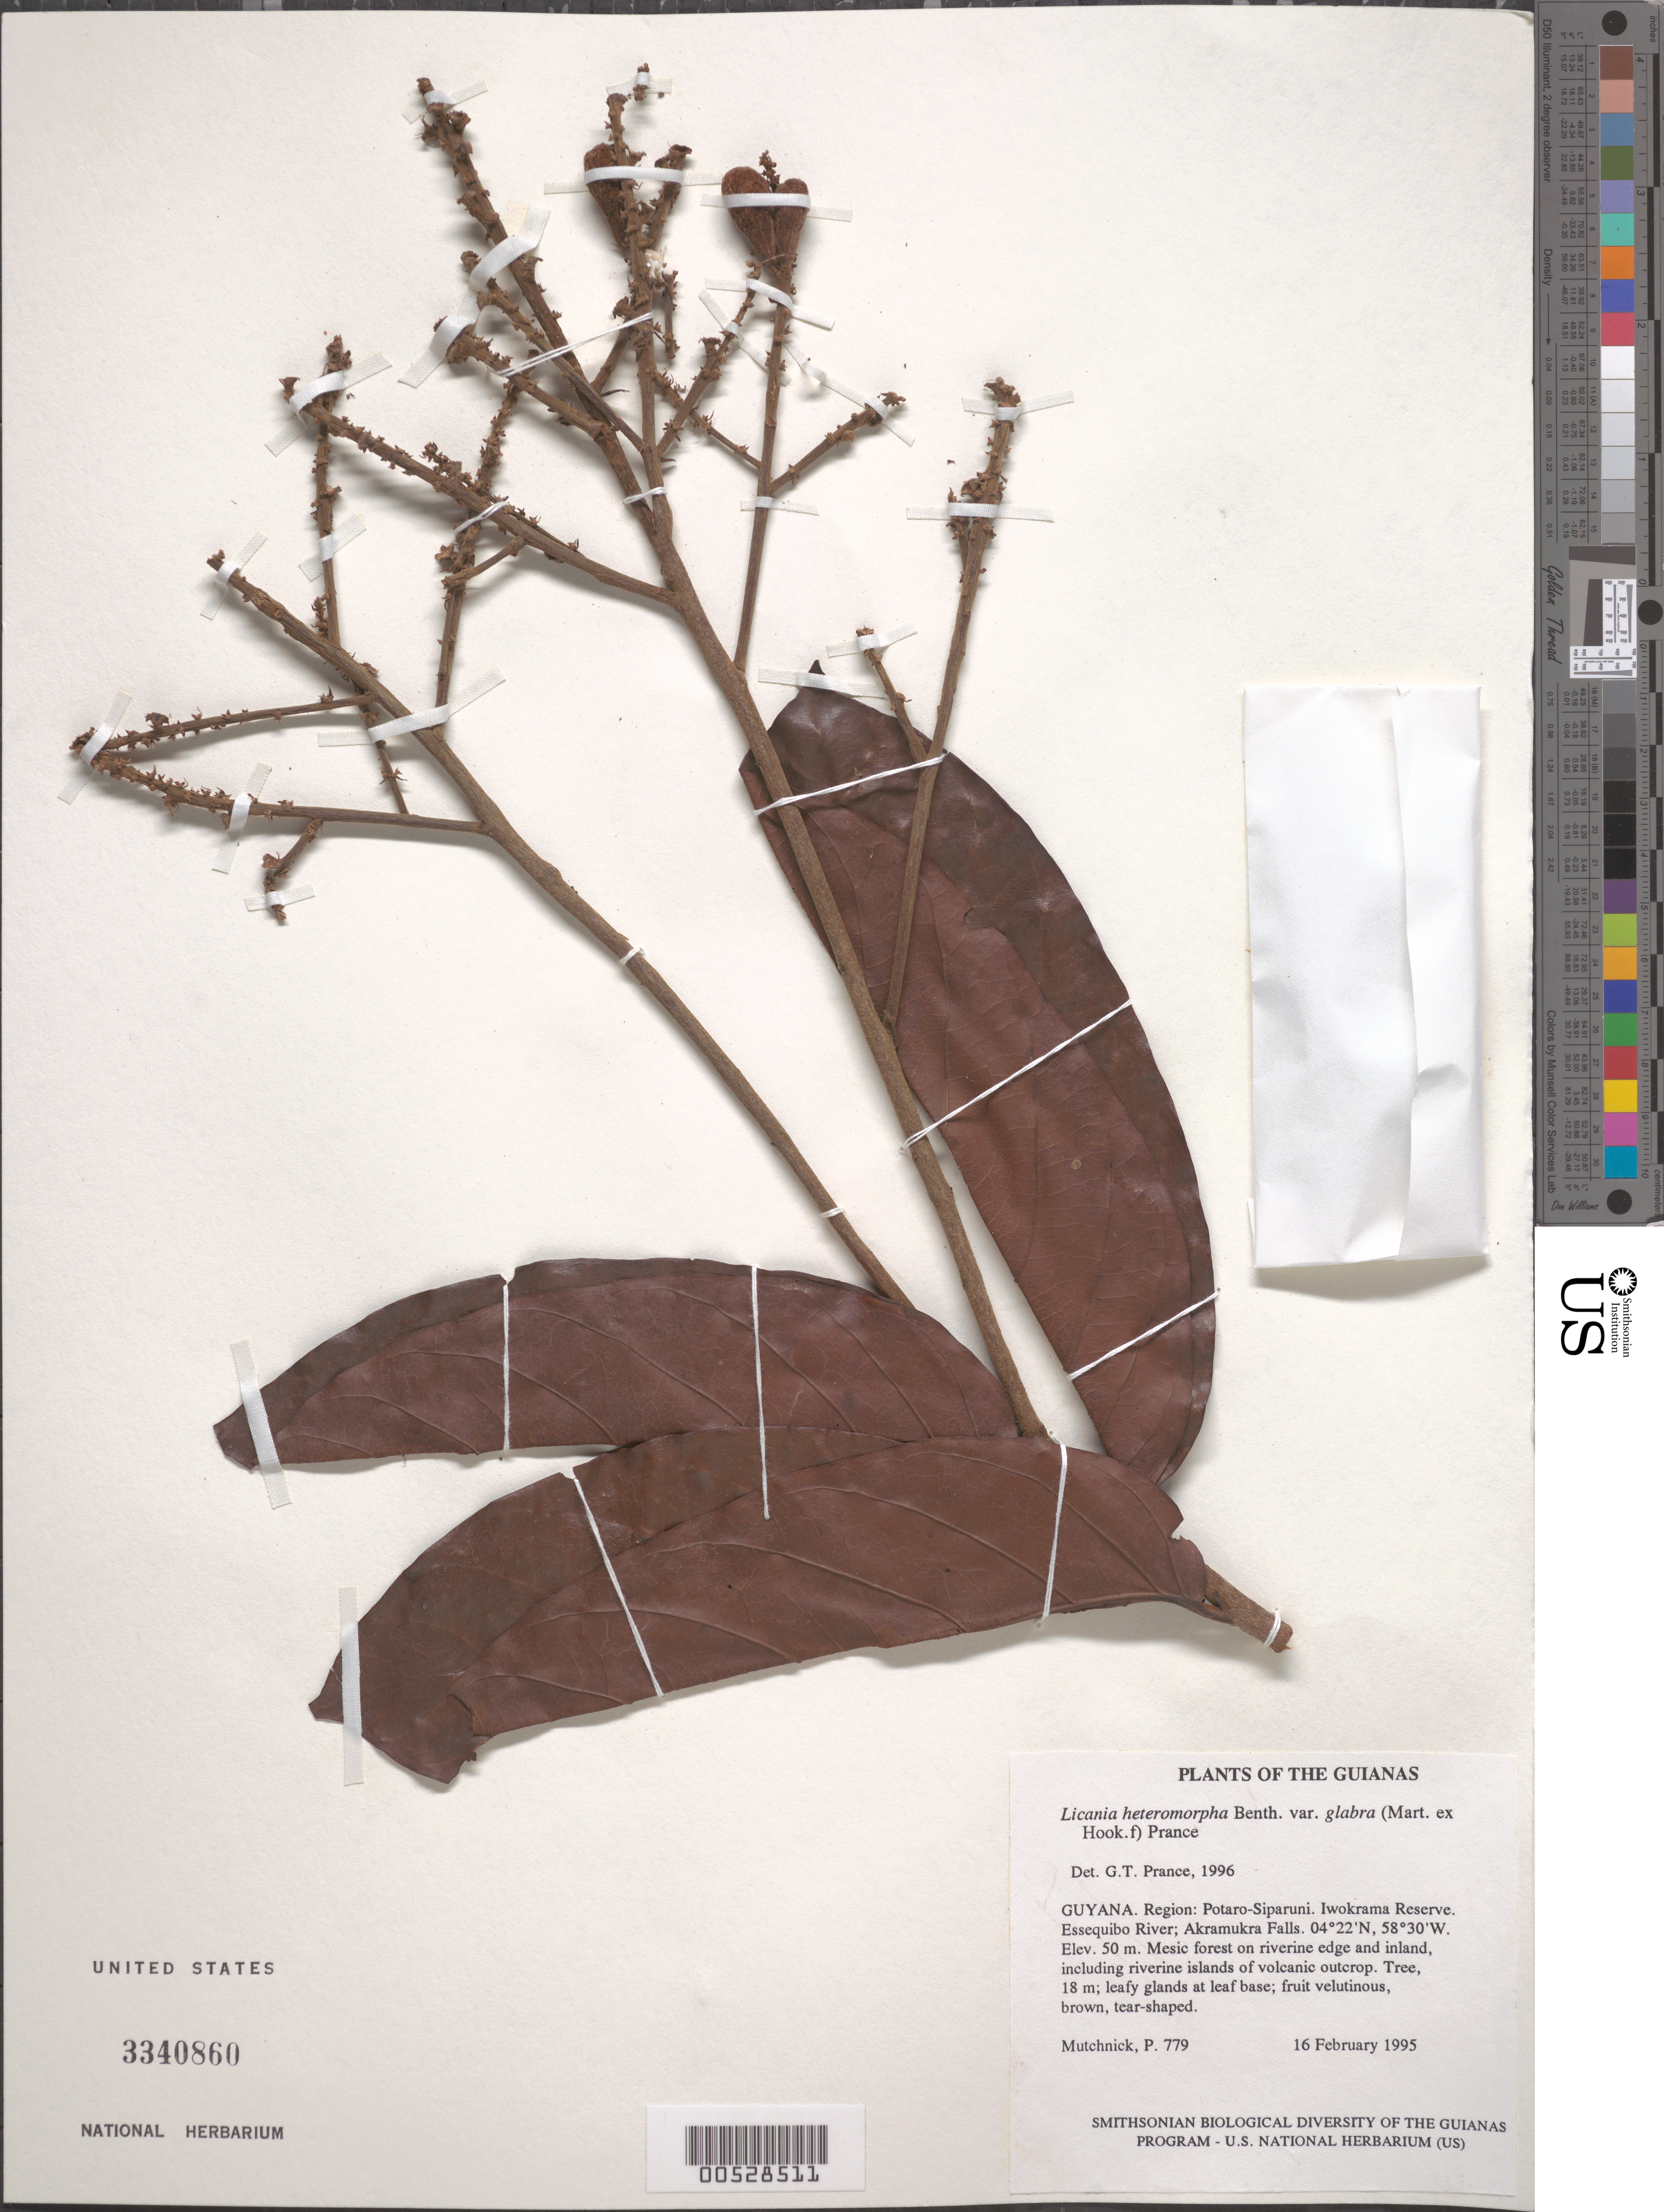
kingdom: Plantae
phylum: Tracheophyta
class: Magnoliopsida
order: Malpighiales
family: Chrysobalanaceae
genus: Hymenopus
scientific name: Hymenopus heteromorphus var. glabrus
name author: (Mart. ex Hook. f.) Sothers & Prance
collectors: P. Mutchnick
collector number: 779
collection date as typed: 16 February 1995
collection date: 1995-02-16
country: Guyana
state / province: Potaro-Siparuni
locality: Iwokrama Reserve. Essequibo River; Akramukra Falls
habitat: Mesic forest on riverine edge and inland, including riverine islands of volcanic outcrop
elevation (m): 50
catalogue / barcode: US 3340860